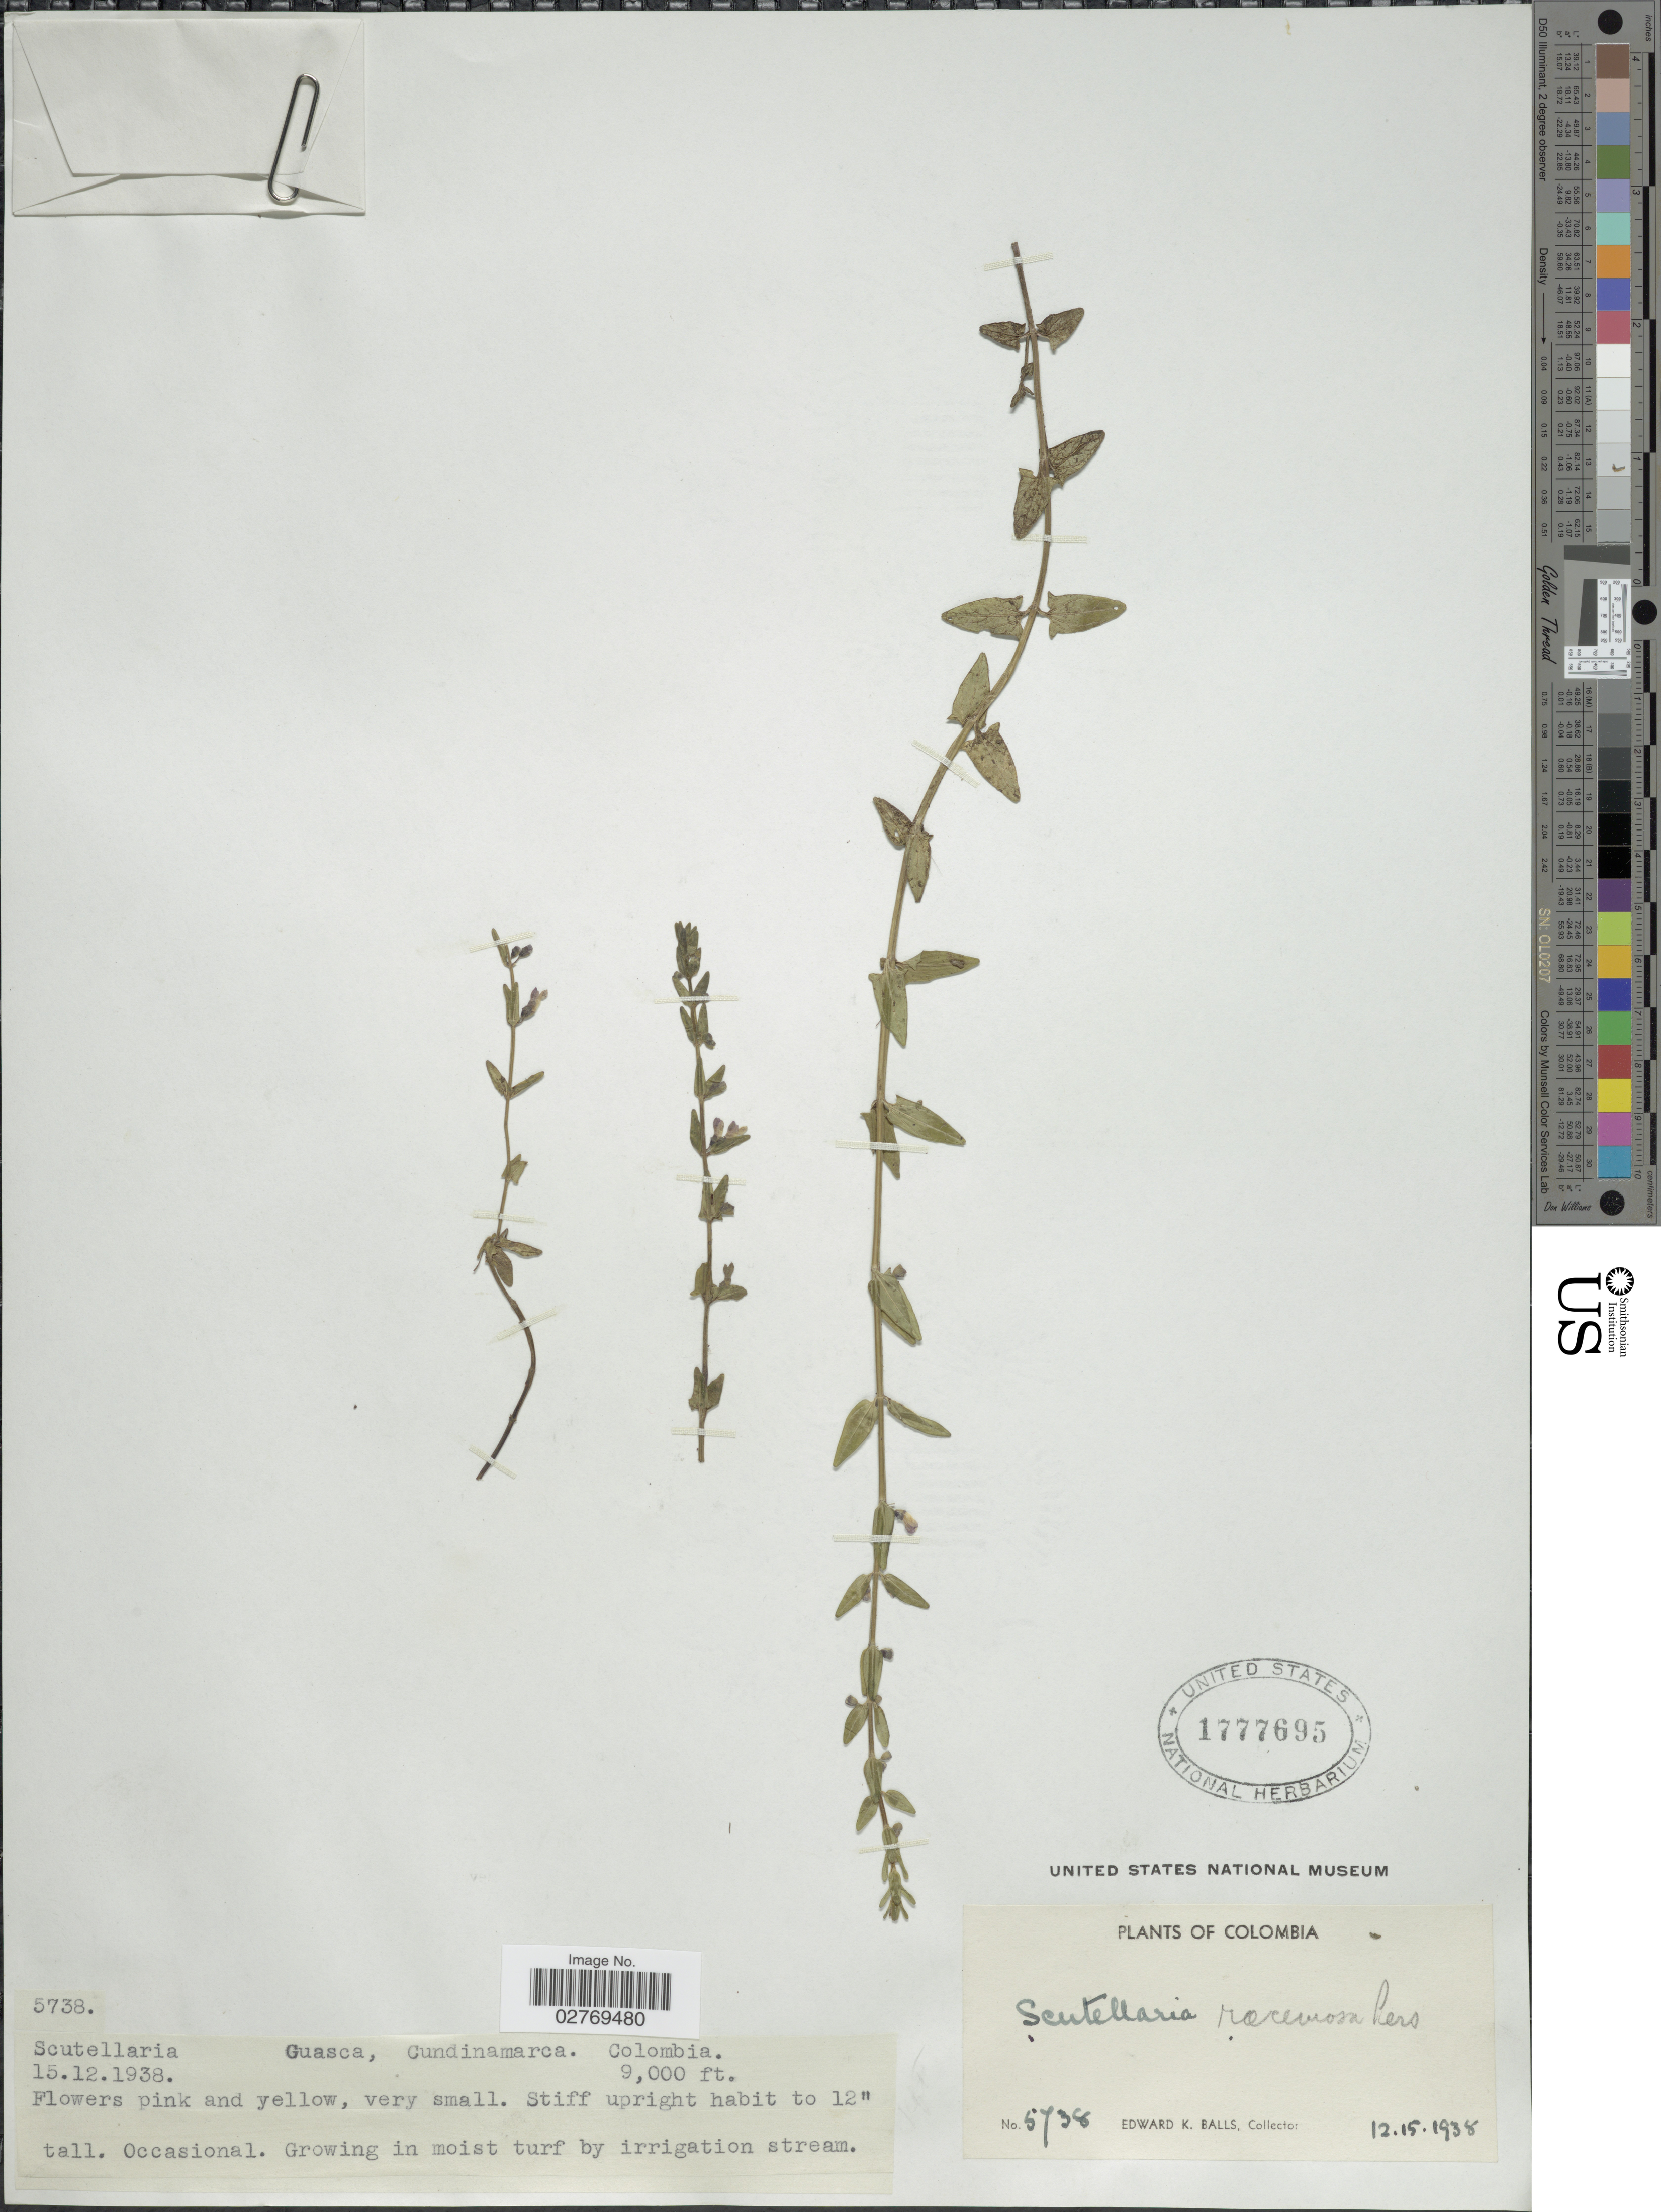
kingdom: Plantae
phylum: Tracheophyta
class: Magnoliopsida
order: Lamiales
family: Lamiaceae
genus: Scutellaria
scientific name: Scutellaria racemosa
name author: Pers.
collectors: E. K. Balls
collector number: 5738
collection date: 1938-12-15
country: Colombia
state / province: Cundinamarca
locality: Guasca.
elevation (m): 2743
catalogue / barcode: US 1777695